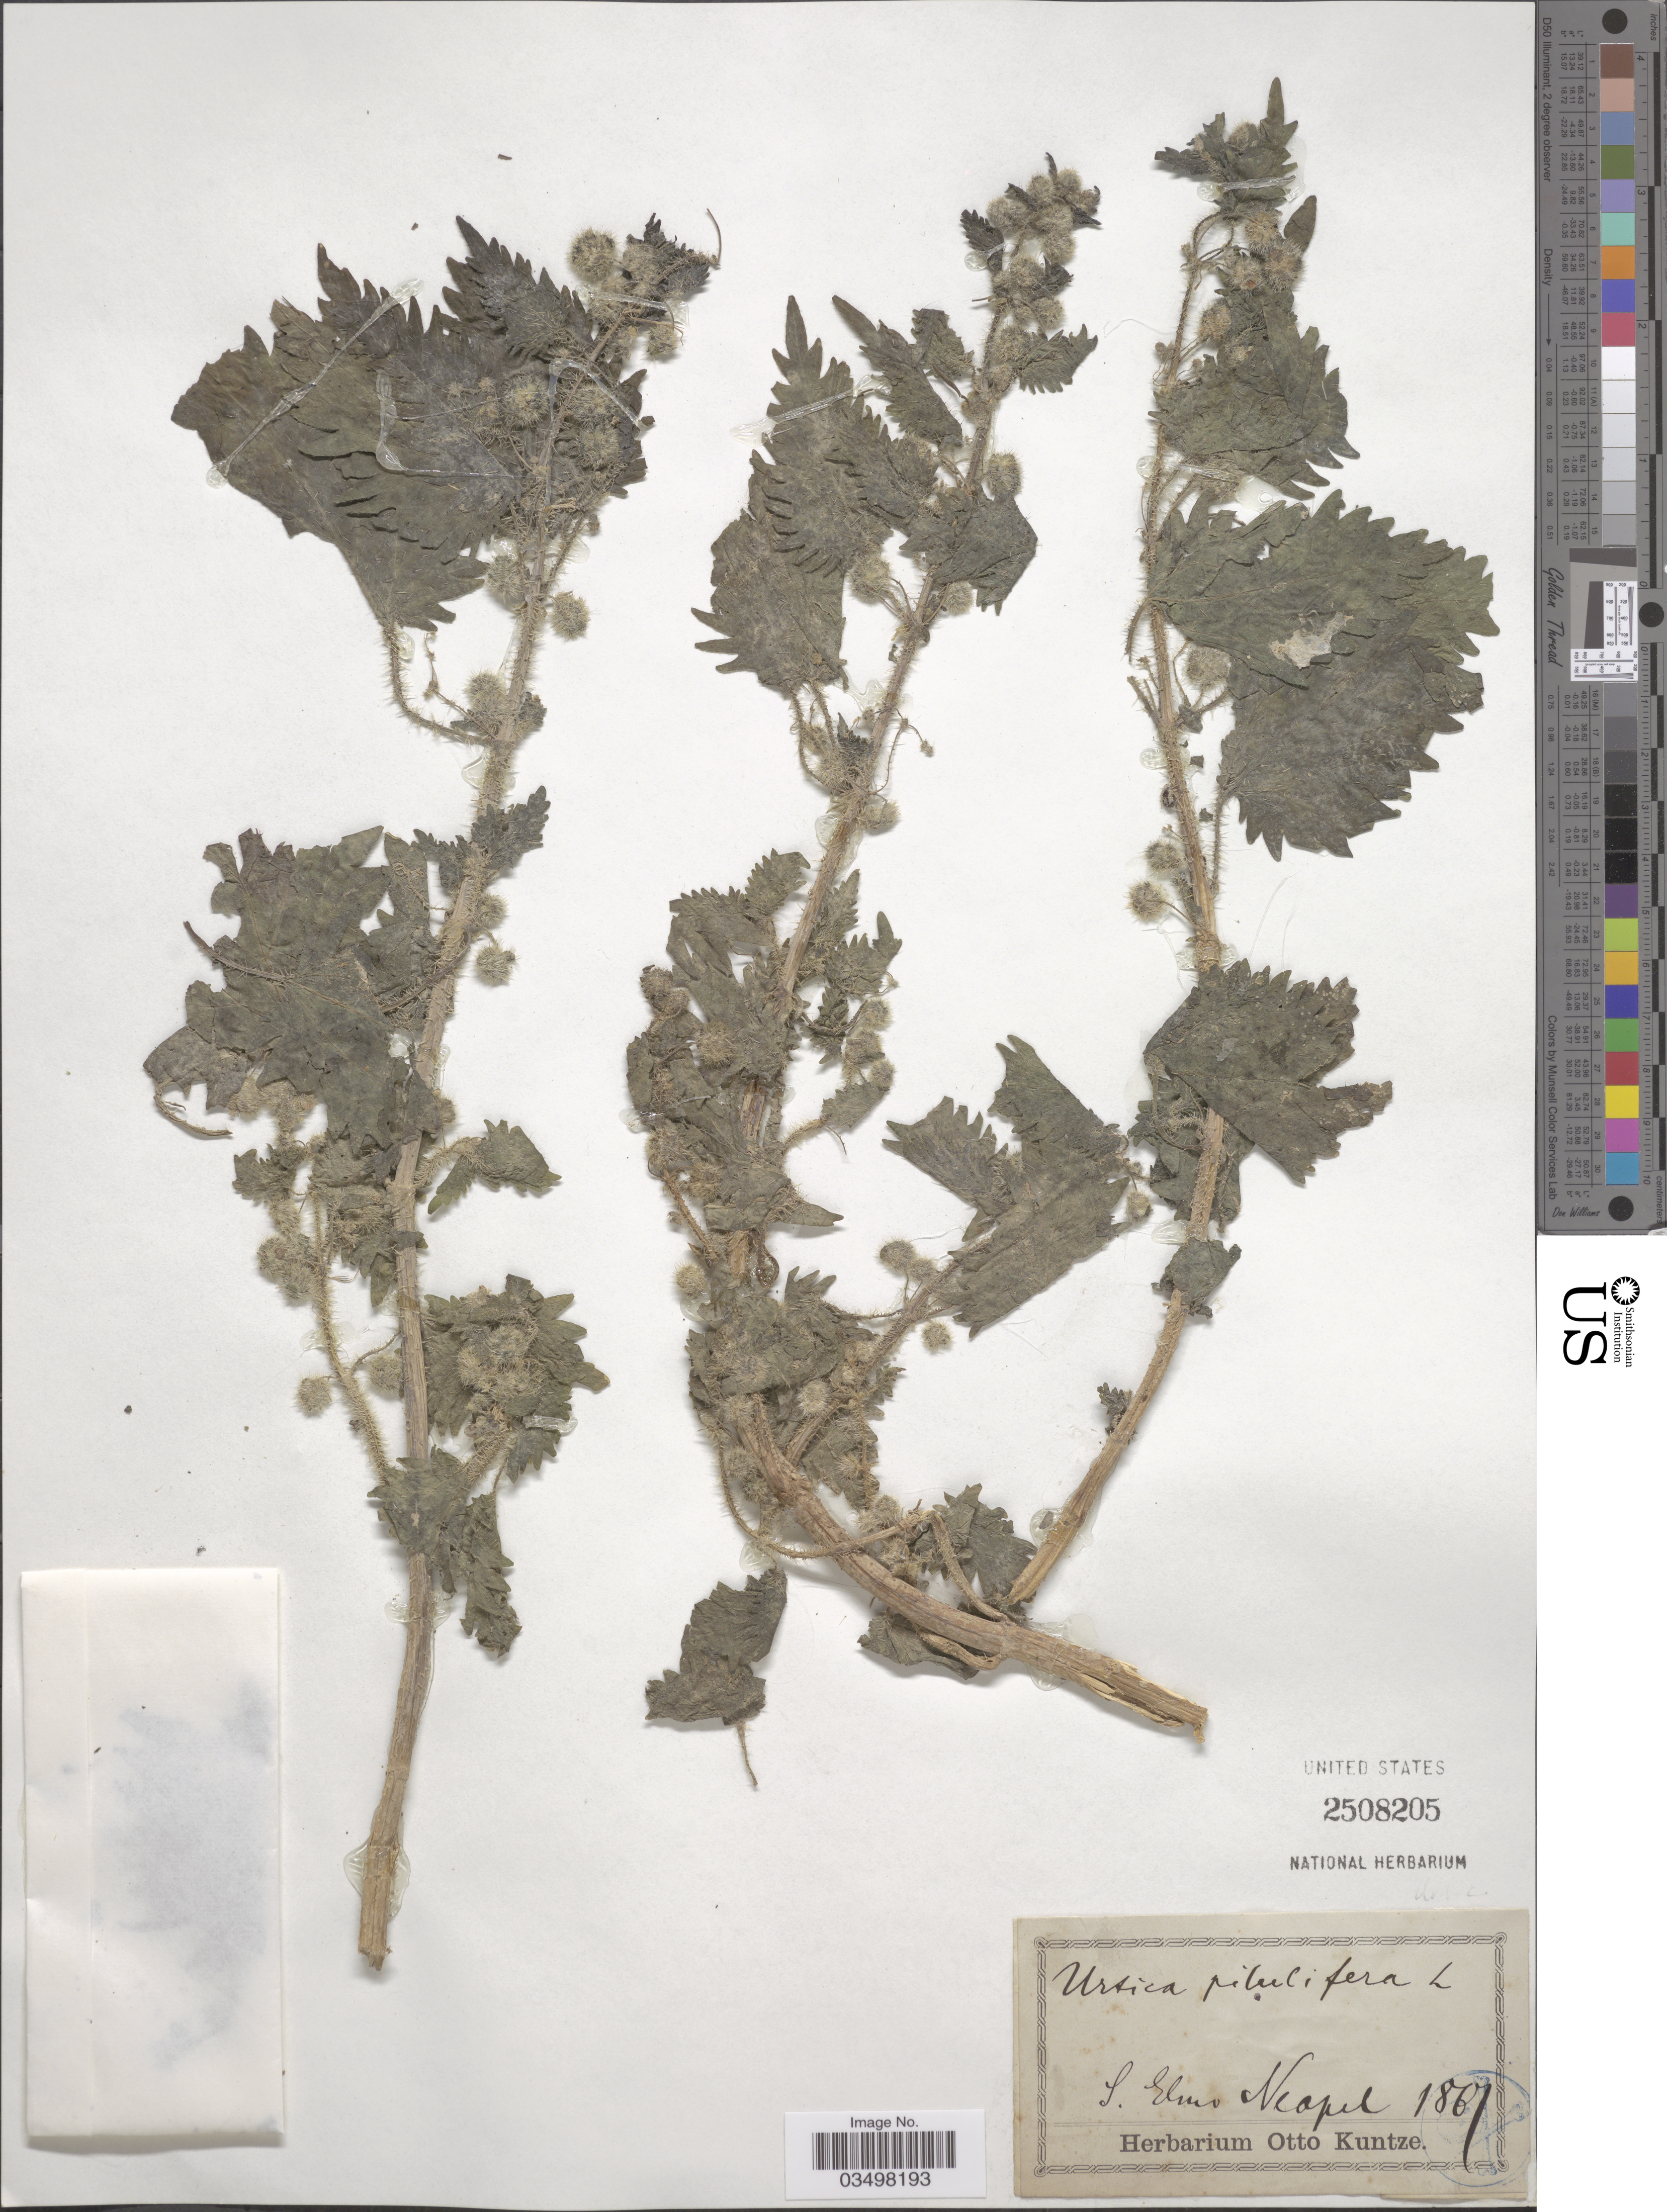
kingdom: Plantae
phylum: Tracheophyta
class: Magnoliopsida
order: Rosales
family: Urticaceae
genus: Urtica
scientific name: Urtica pilulifera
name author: L.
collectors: ex herb. Otto Kuntze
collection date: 1867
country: Italy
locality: S. Elmo, Neopel.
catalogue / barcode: US 2508205